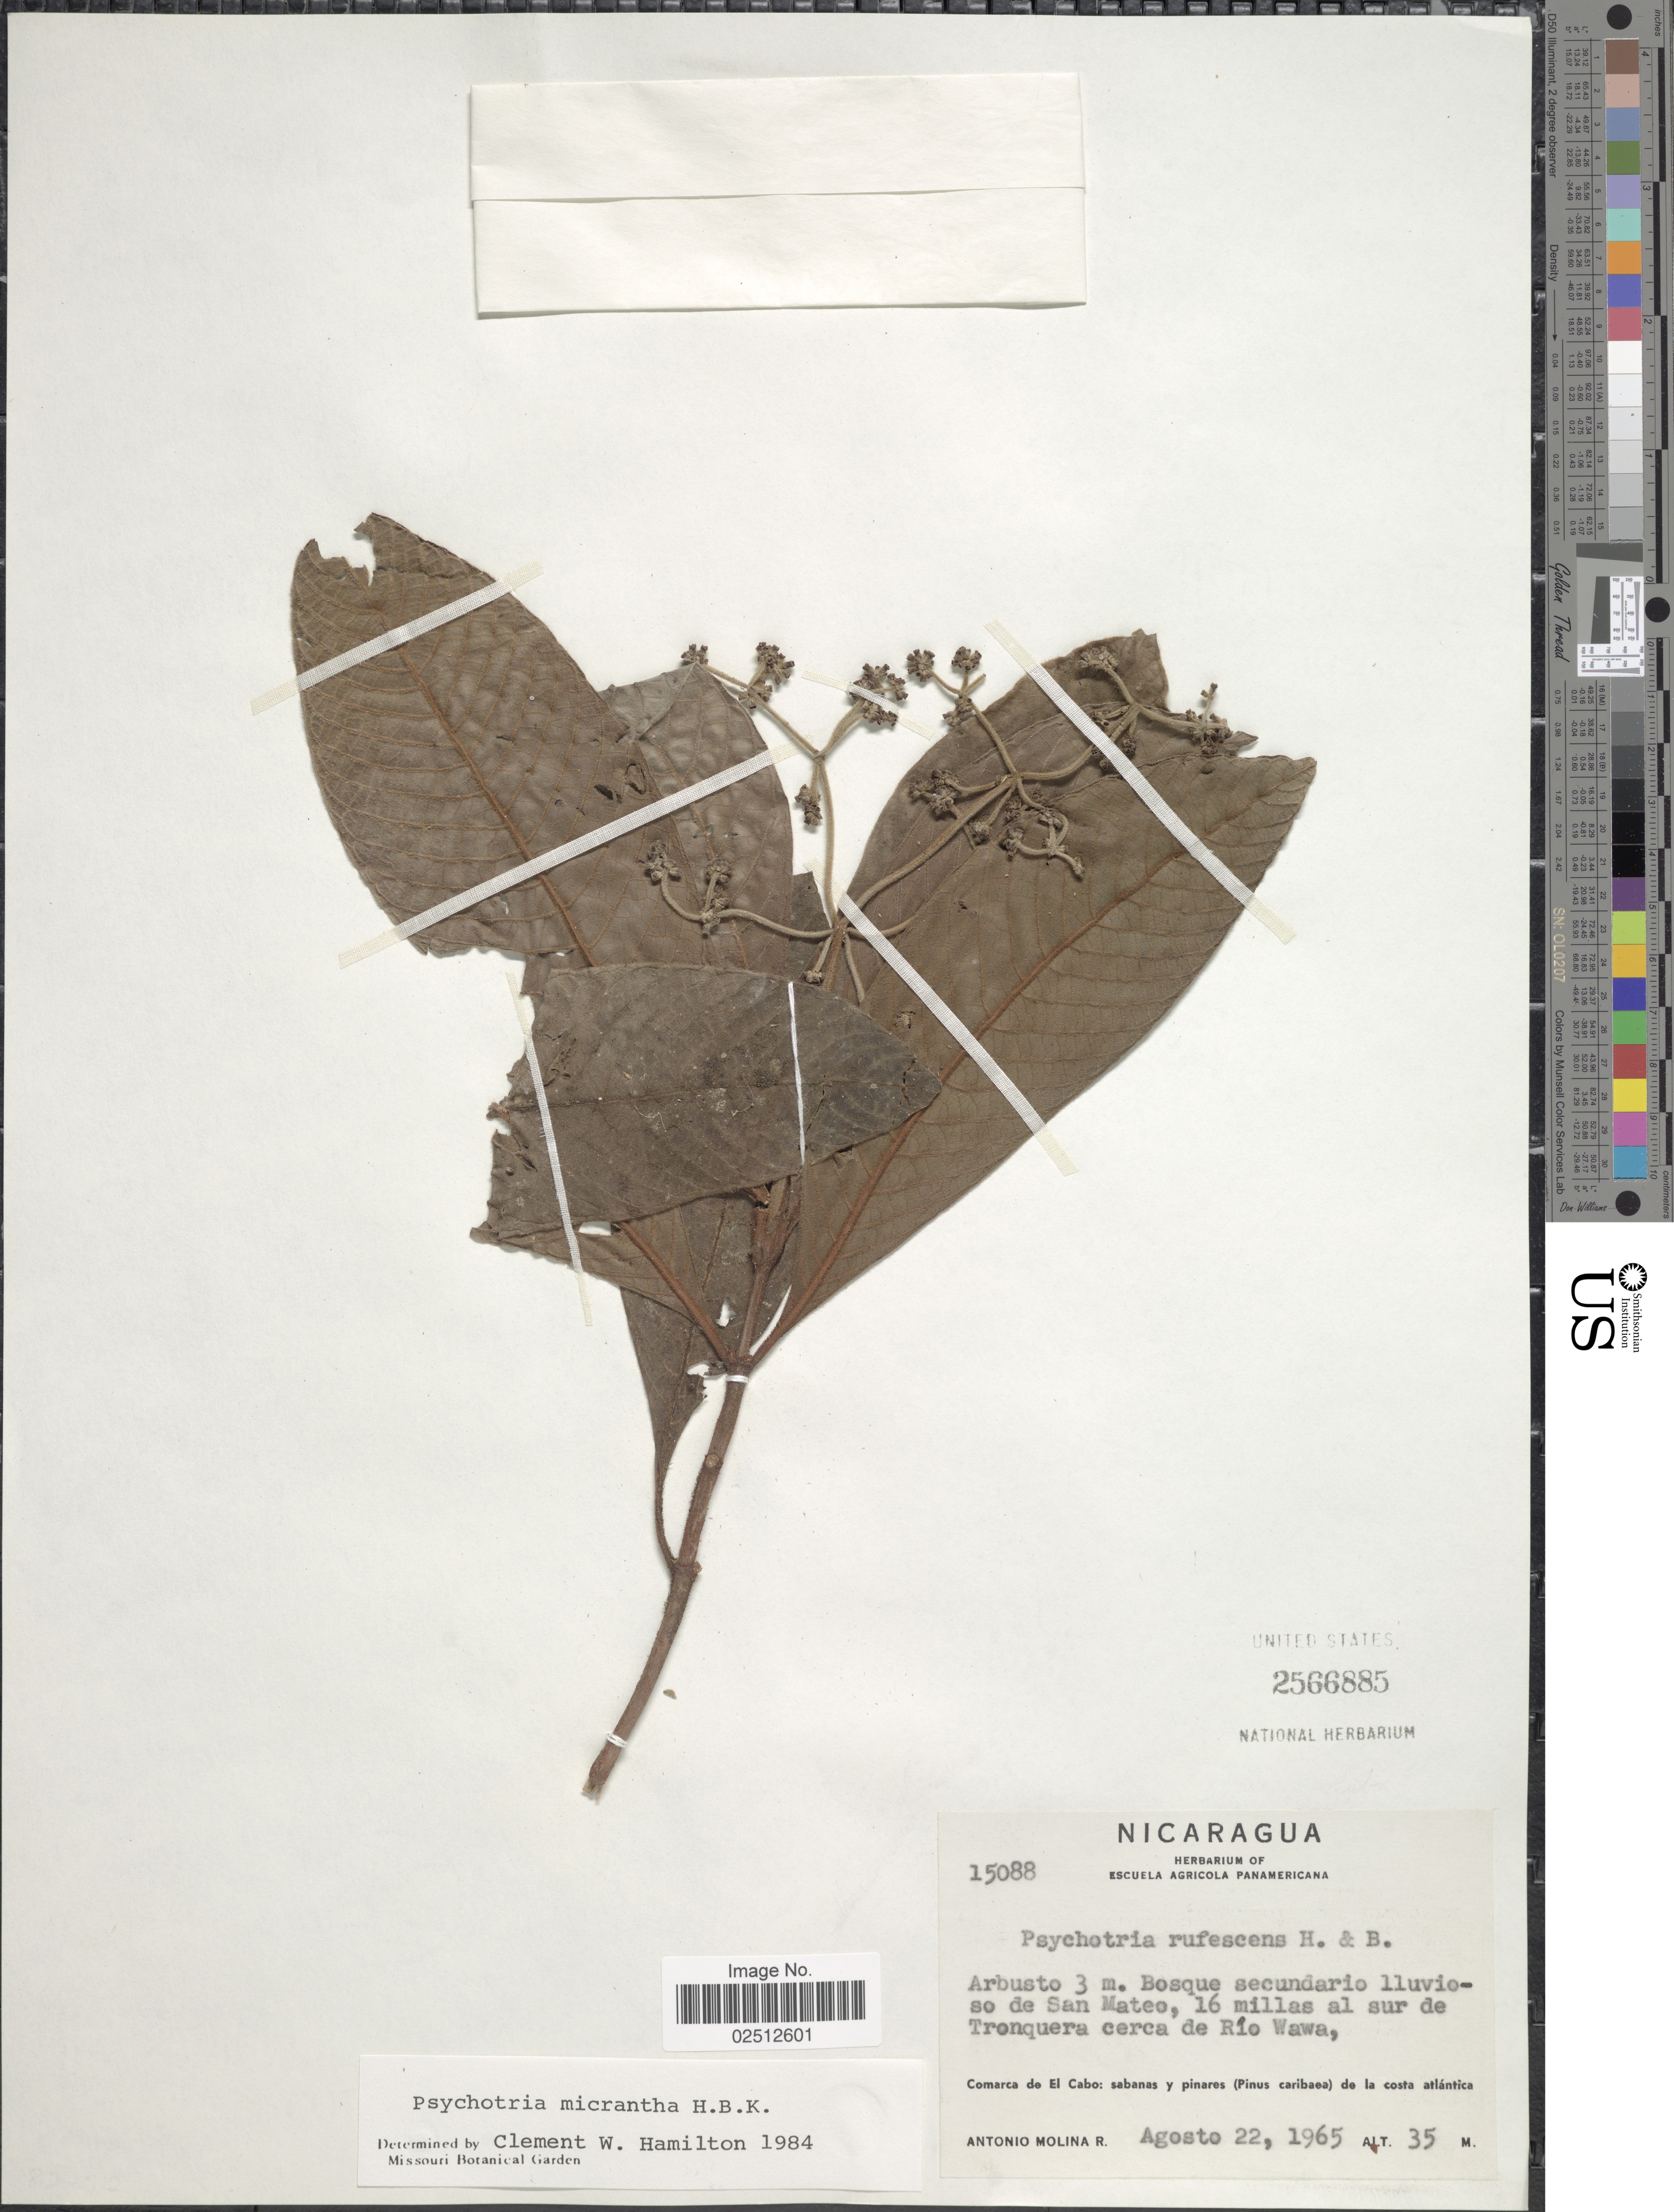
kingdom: Plantae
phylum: Tracheophyta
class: Magnoliopsida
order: Gentianales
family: Rubiaceae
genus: Psychotria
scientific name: Psychotria micrantha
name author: Kunth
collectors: A. Molina R.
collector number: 15088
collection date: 1965-08-22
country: Nicaragua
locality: Bosque secundario lluvioso de San Mateo, 16 millas al sur de Tronquera cerca de Rio Wawa, Comarca de El Cabo: sabanas y pinares (Pinus caribaea) de la costa atlantica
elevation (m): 35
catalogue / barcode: US 2566885